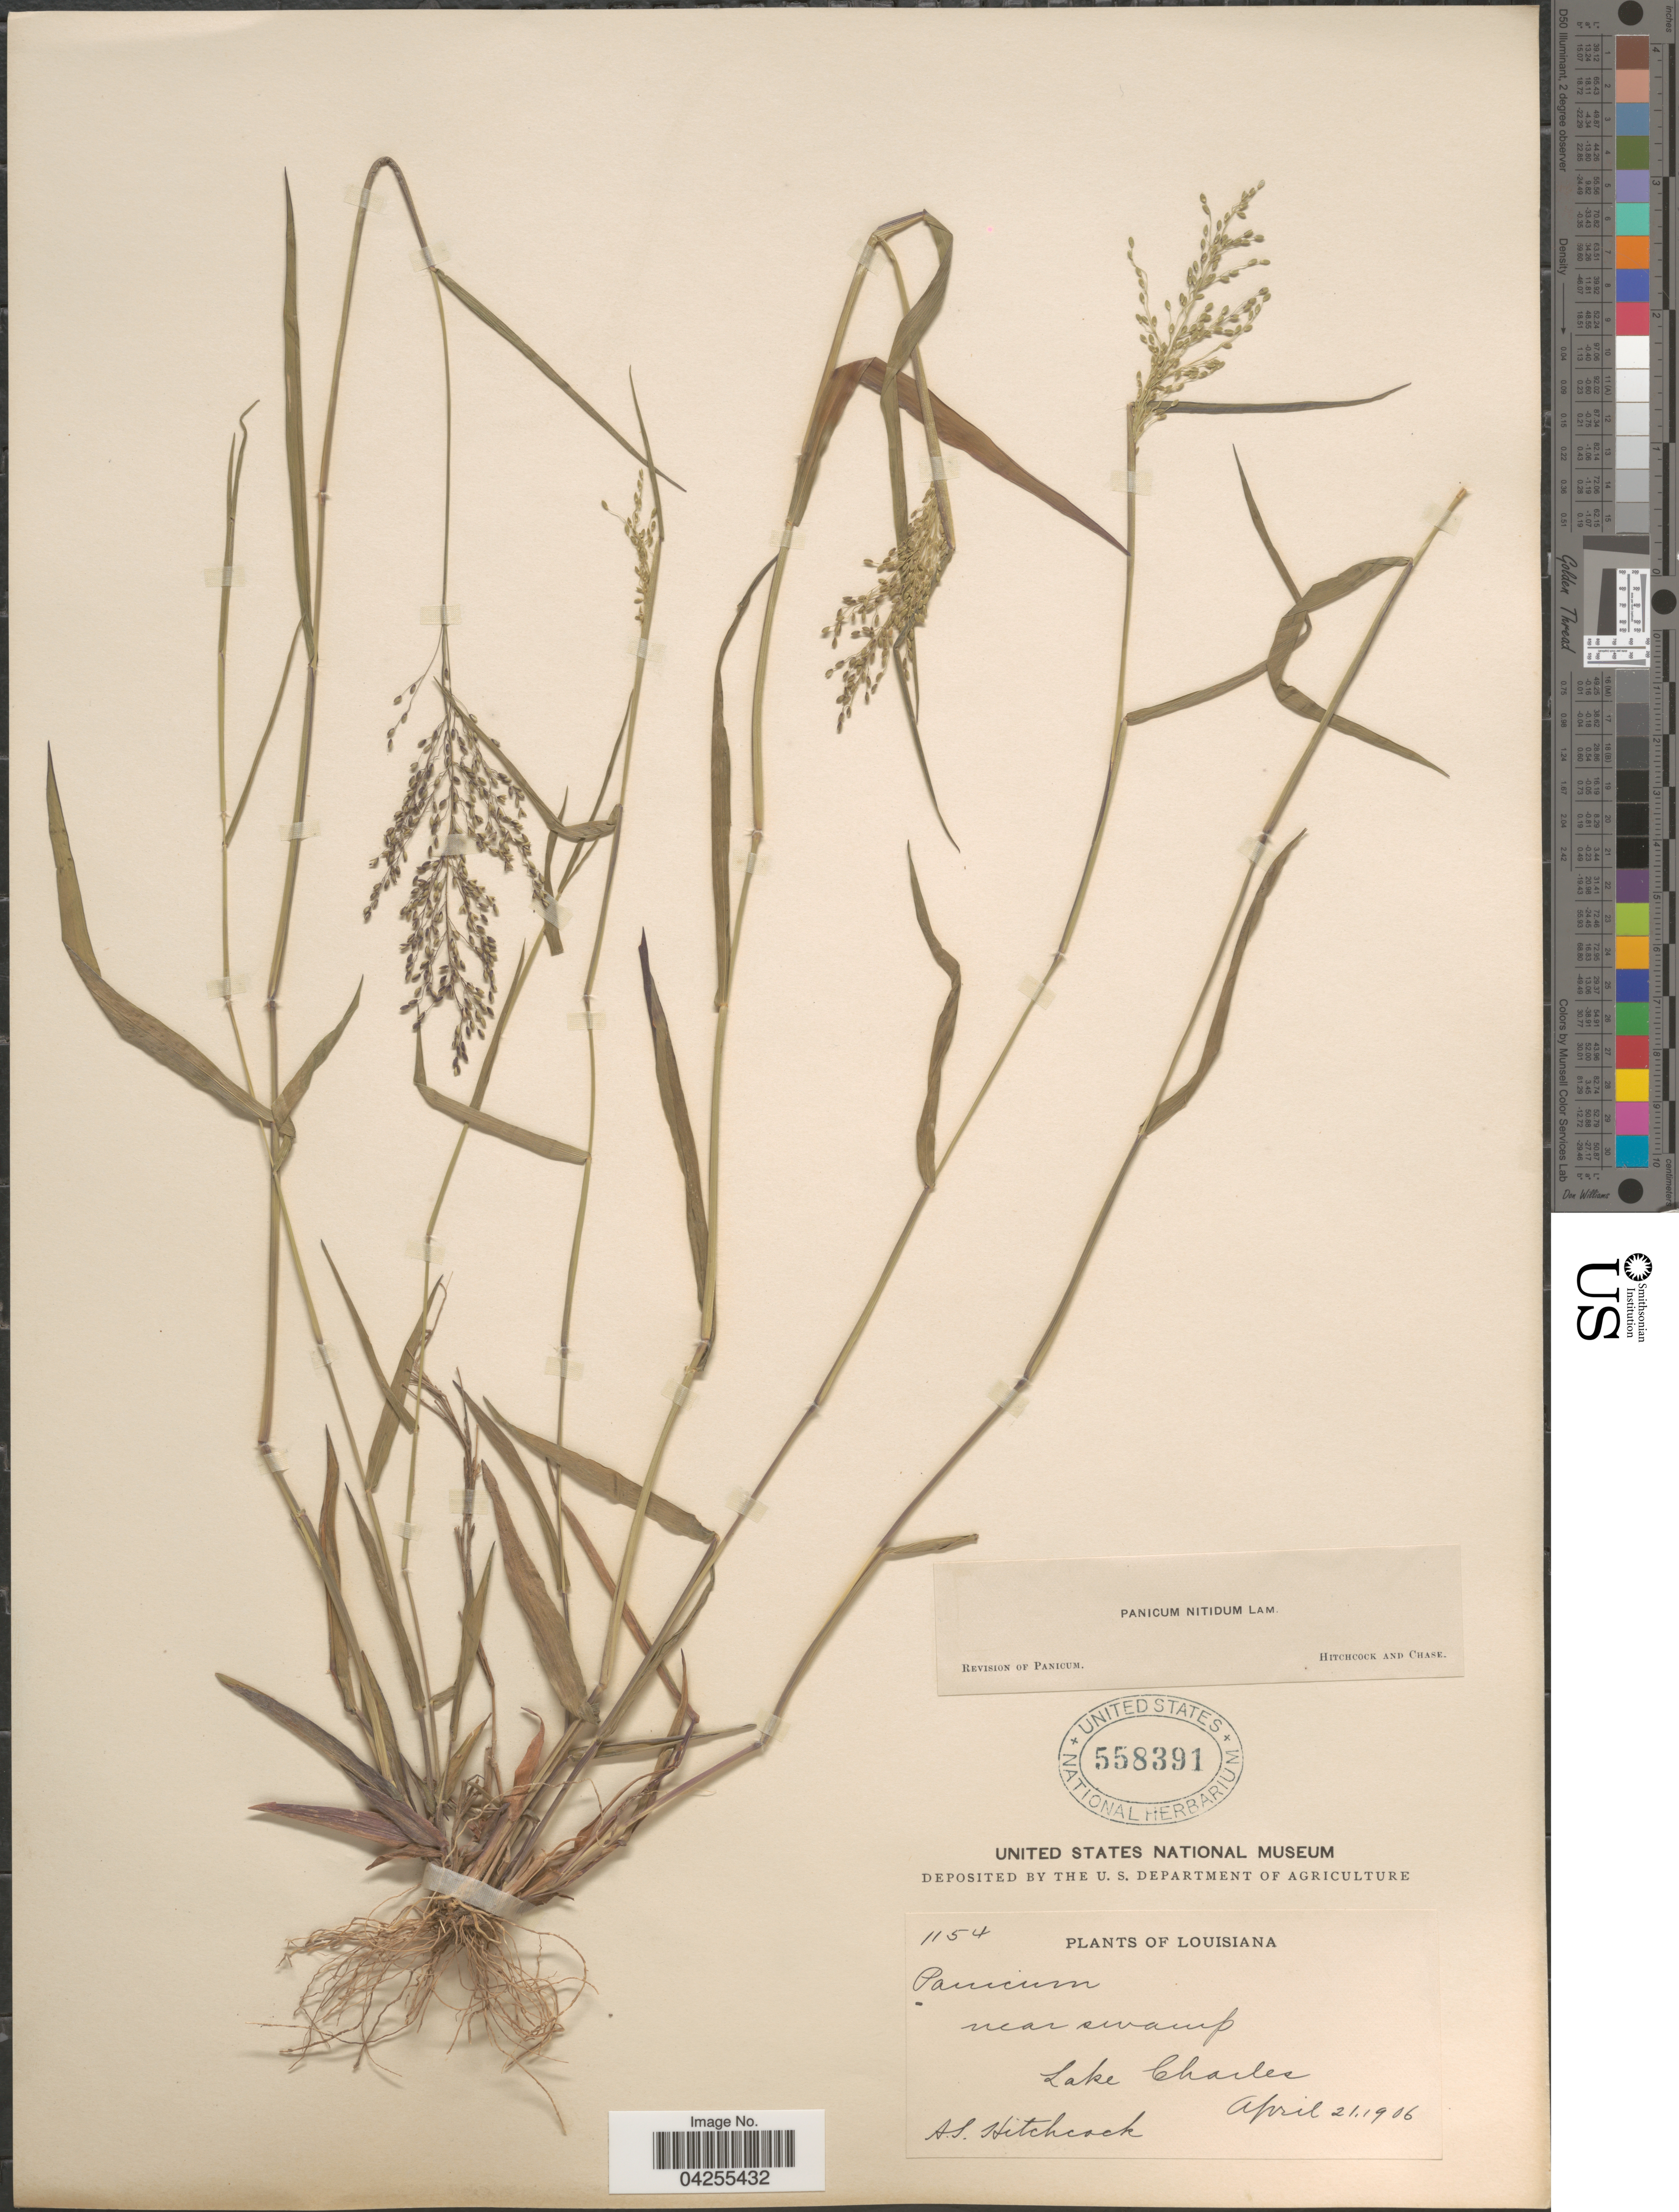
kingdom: Plantae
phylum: Tracheophyta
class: Liliopsida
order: Poales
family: Poaceae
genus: Dichanthelium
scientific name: Dichanthelium dichotomum var. dichotomum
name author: (L.) Gould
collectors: A. S. Hitchcock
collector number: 1154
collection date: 1906-04-21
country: United States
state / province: Louisiana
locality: Near swamp. Lake Charles.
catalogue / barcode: US 558391